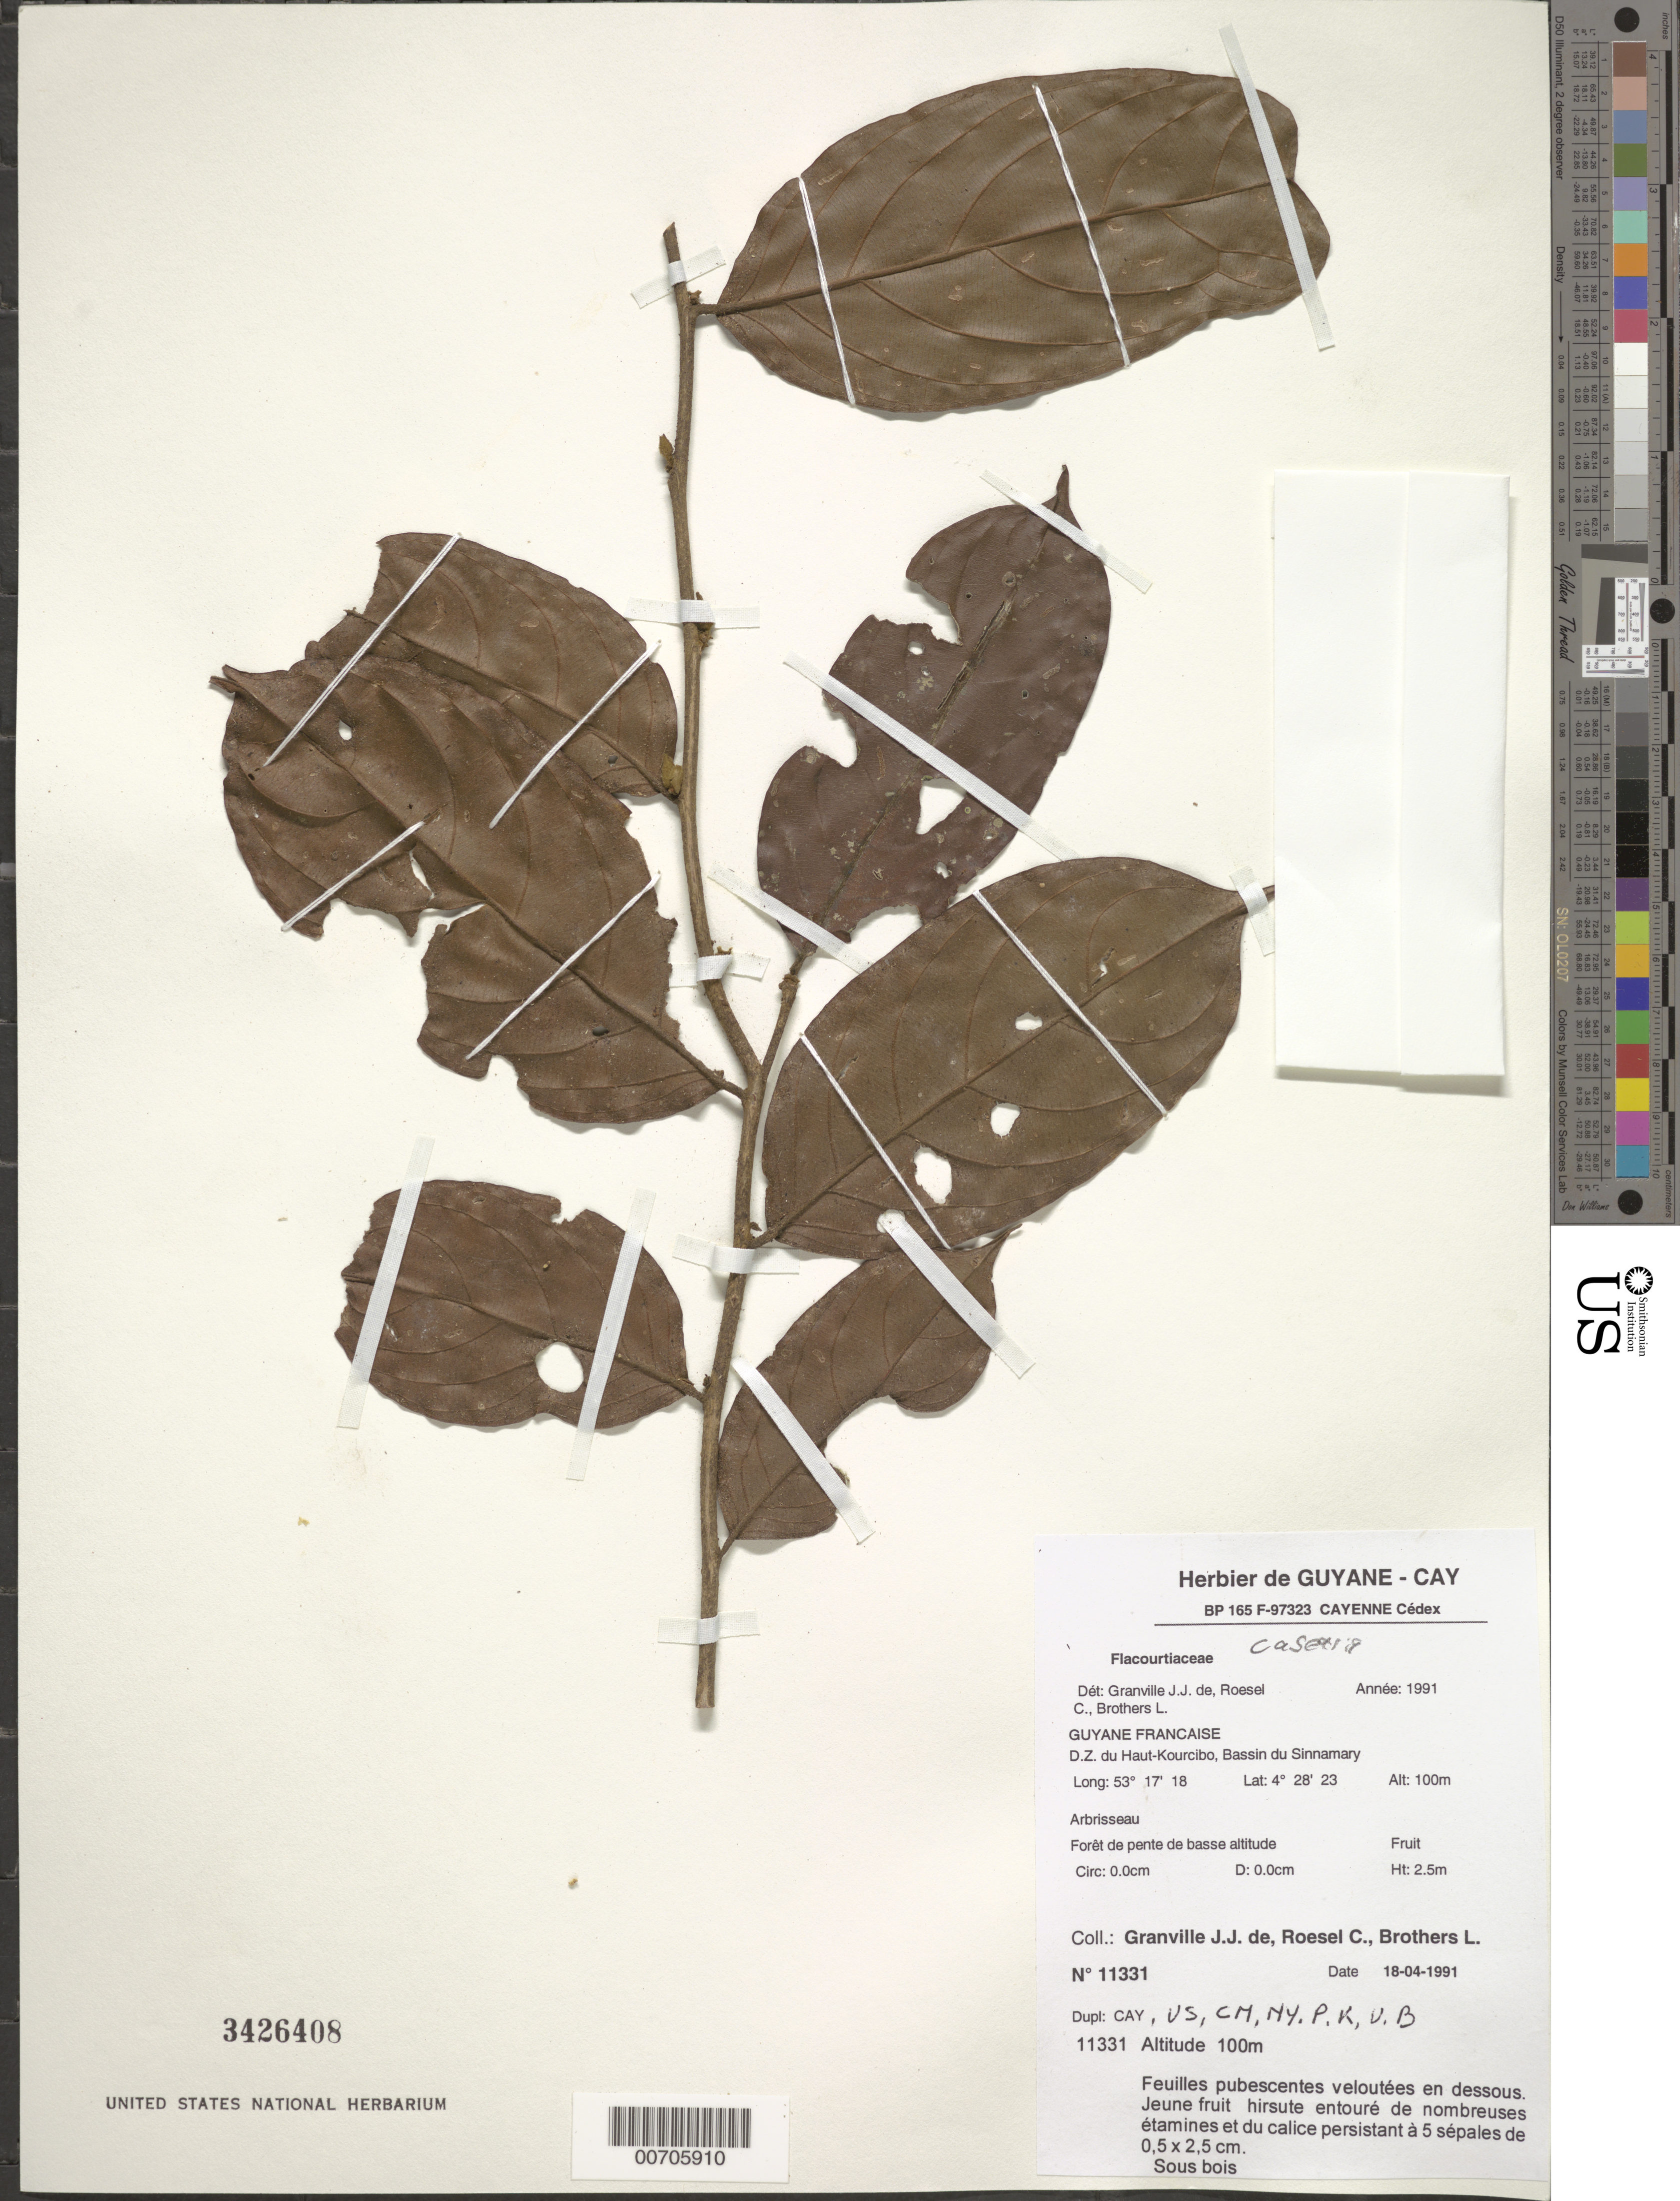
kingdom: Plantae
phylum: Tracheophyta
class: Magnoliopsida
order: Malpighiales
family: Salicaceae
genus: Casearia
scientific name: Casearia sp.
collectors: J.-J. de Granville, C. S. Roesel & L. Brothers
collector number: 11331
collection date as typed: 18-Apr-91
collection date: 1991-04-18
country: French Guiana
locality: D.Z. du Haut-Kourcibo, Bassin du Sinnamary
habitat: Forêt de pente de basse altitude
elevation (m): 100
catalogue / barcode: US 3426408